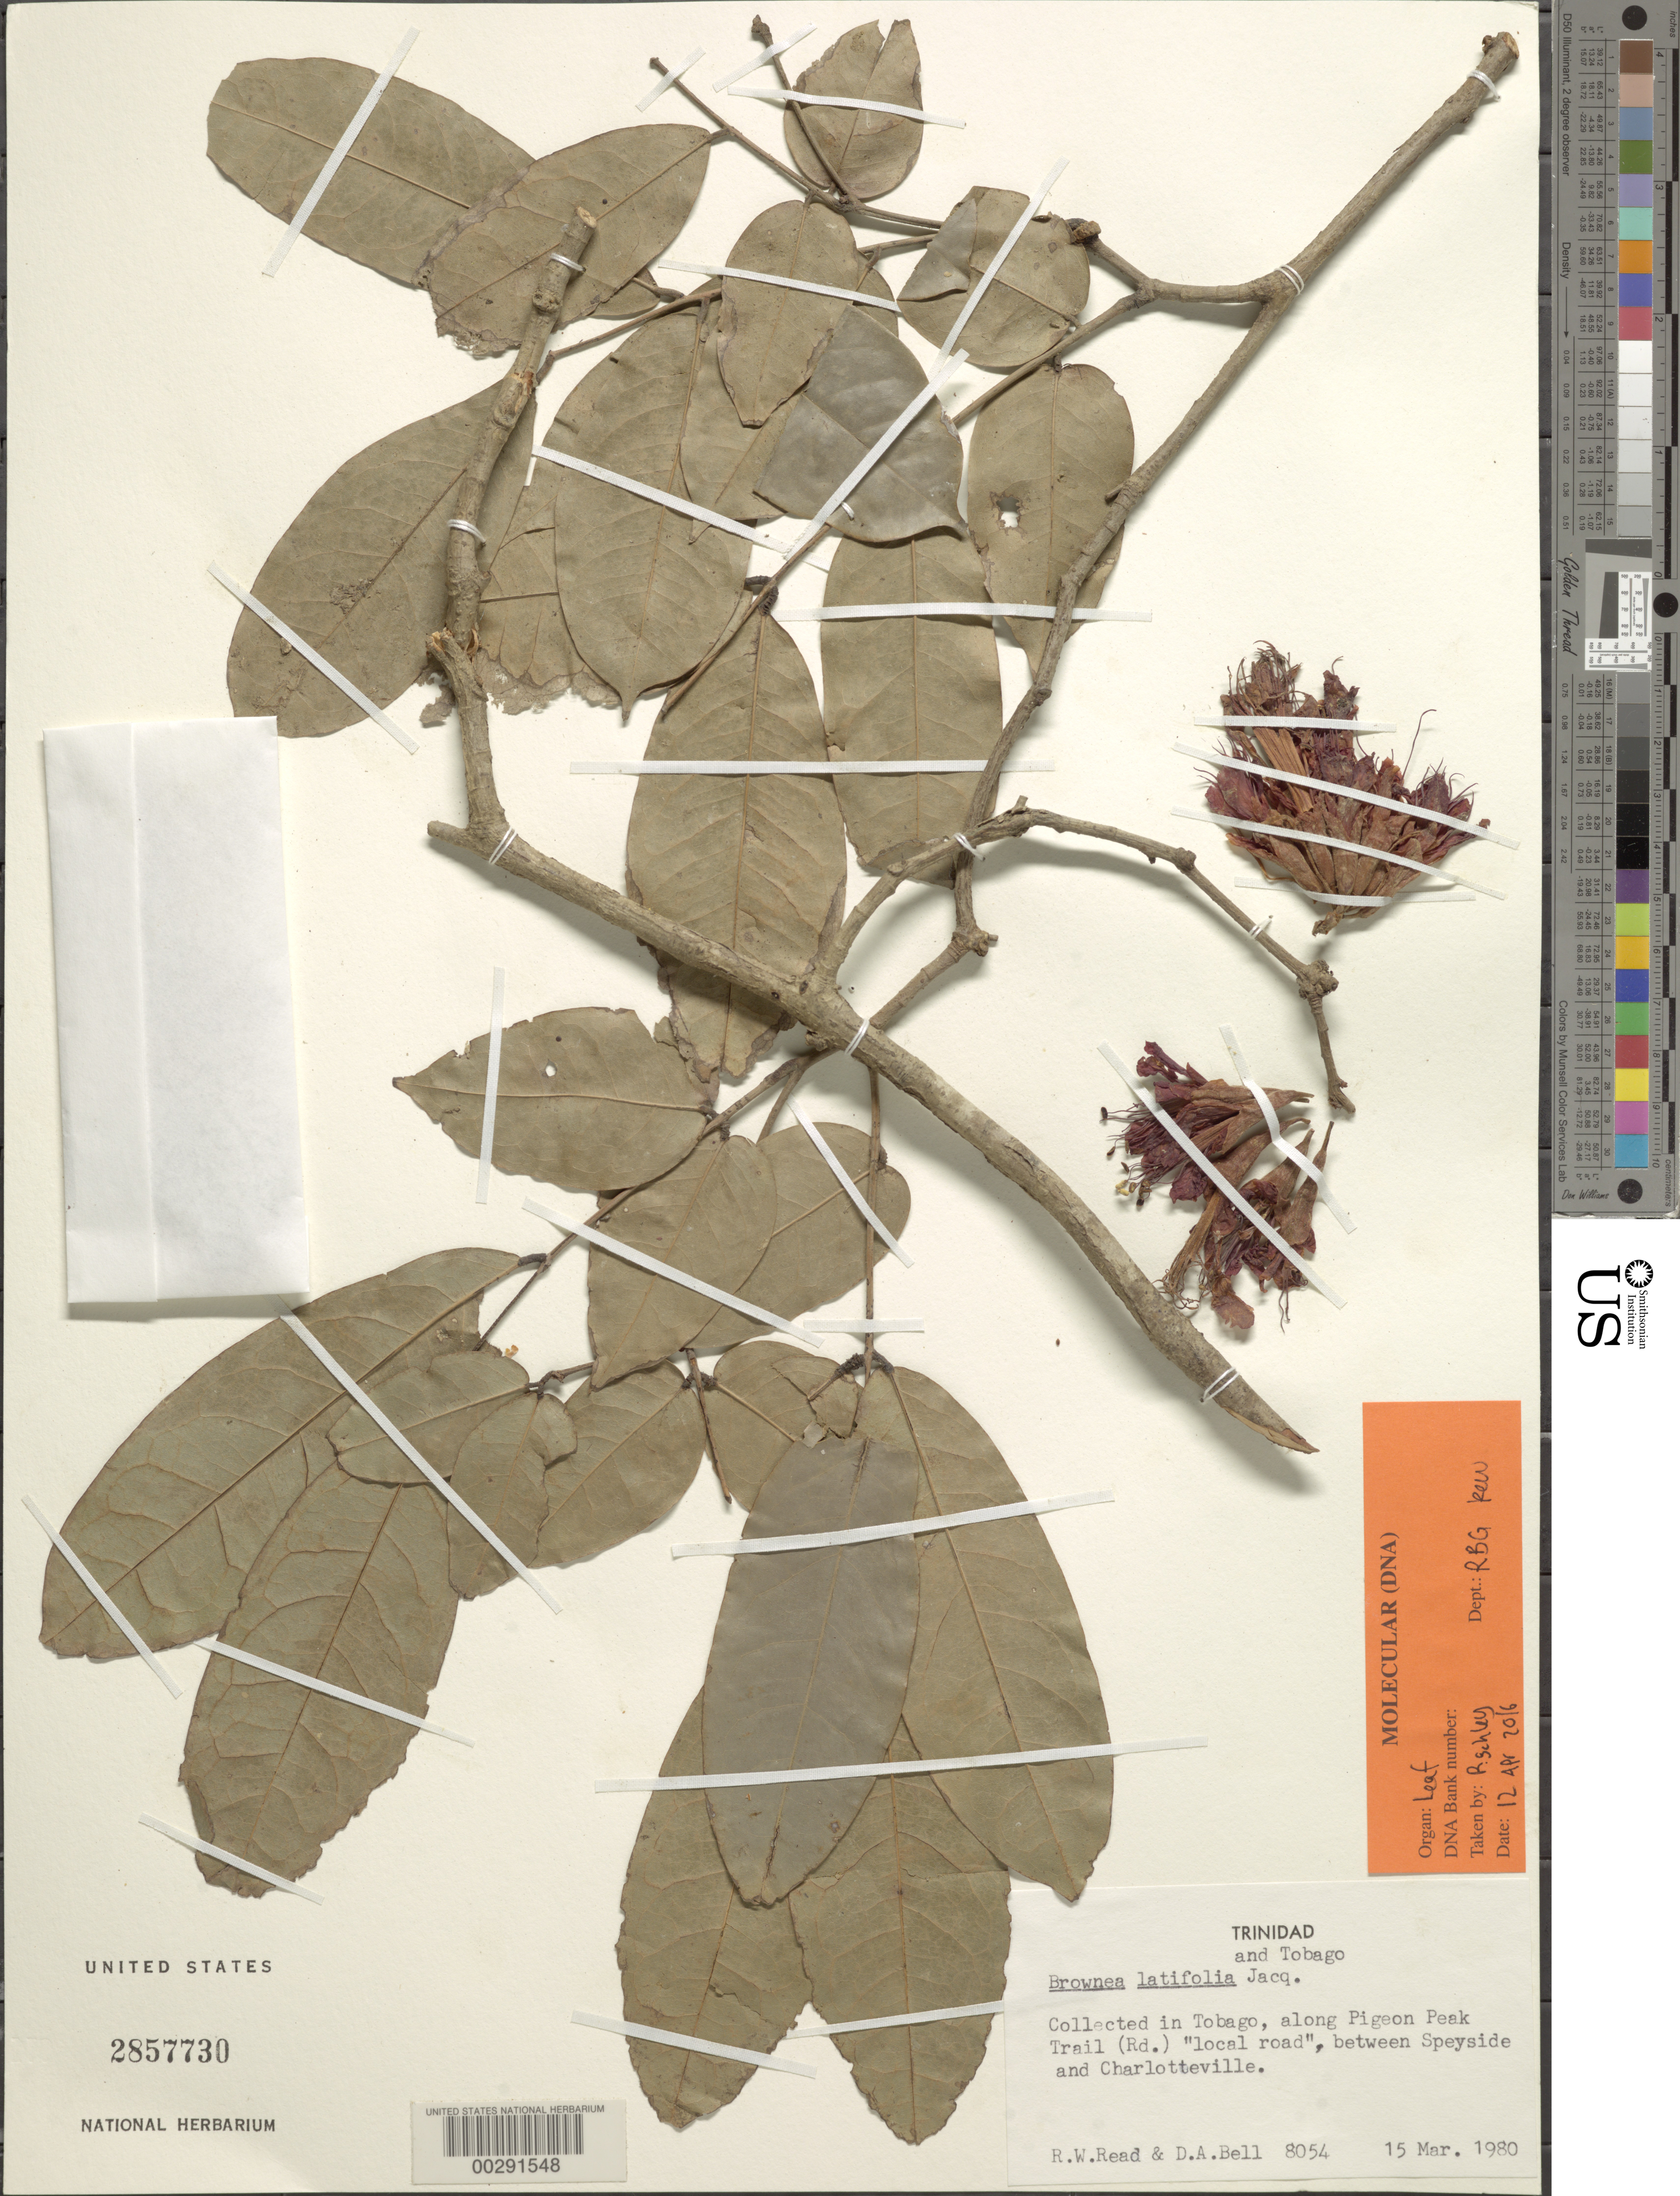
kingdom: Plantae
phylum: Tracheophyta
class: Magnoliopsida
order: Fabales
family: Fabaceae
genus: Brownea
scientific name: Brownea latifolia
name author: Jacq.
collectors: R. W. Read & D. A. Bell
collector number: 8054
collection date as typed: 15 Mar 1980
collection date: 1980-03-15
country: Trinidad and Tobago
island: Tobago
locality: Along pigeon peak trail (rd.) "local road", between speyside and charlotteville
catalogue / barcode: US 2857730